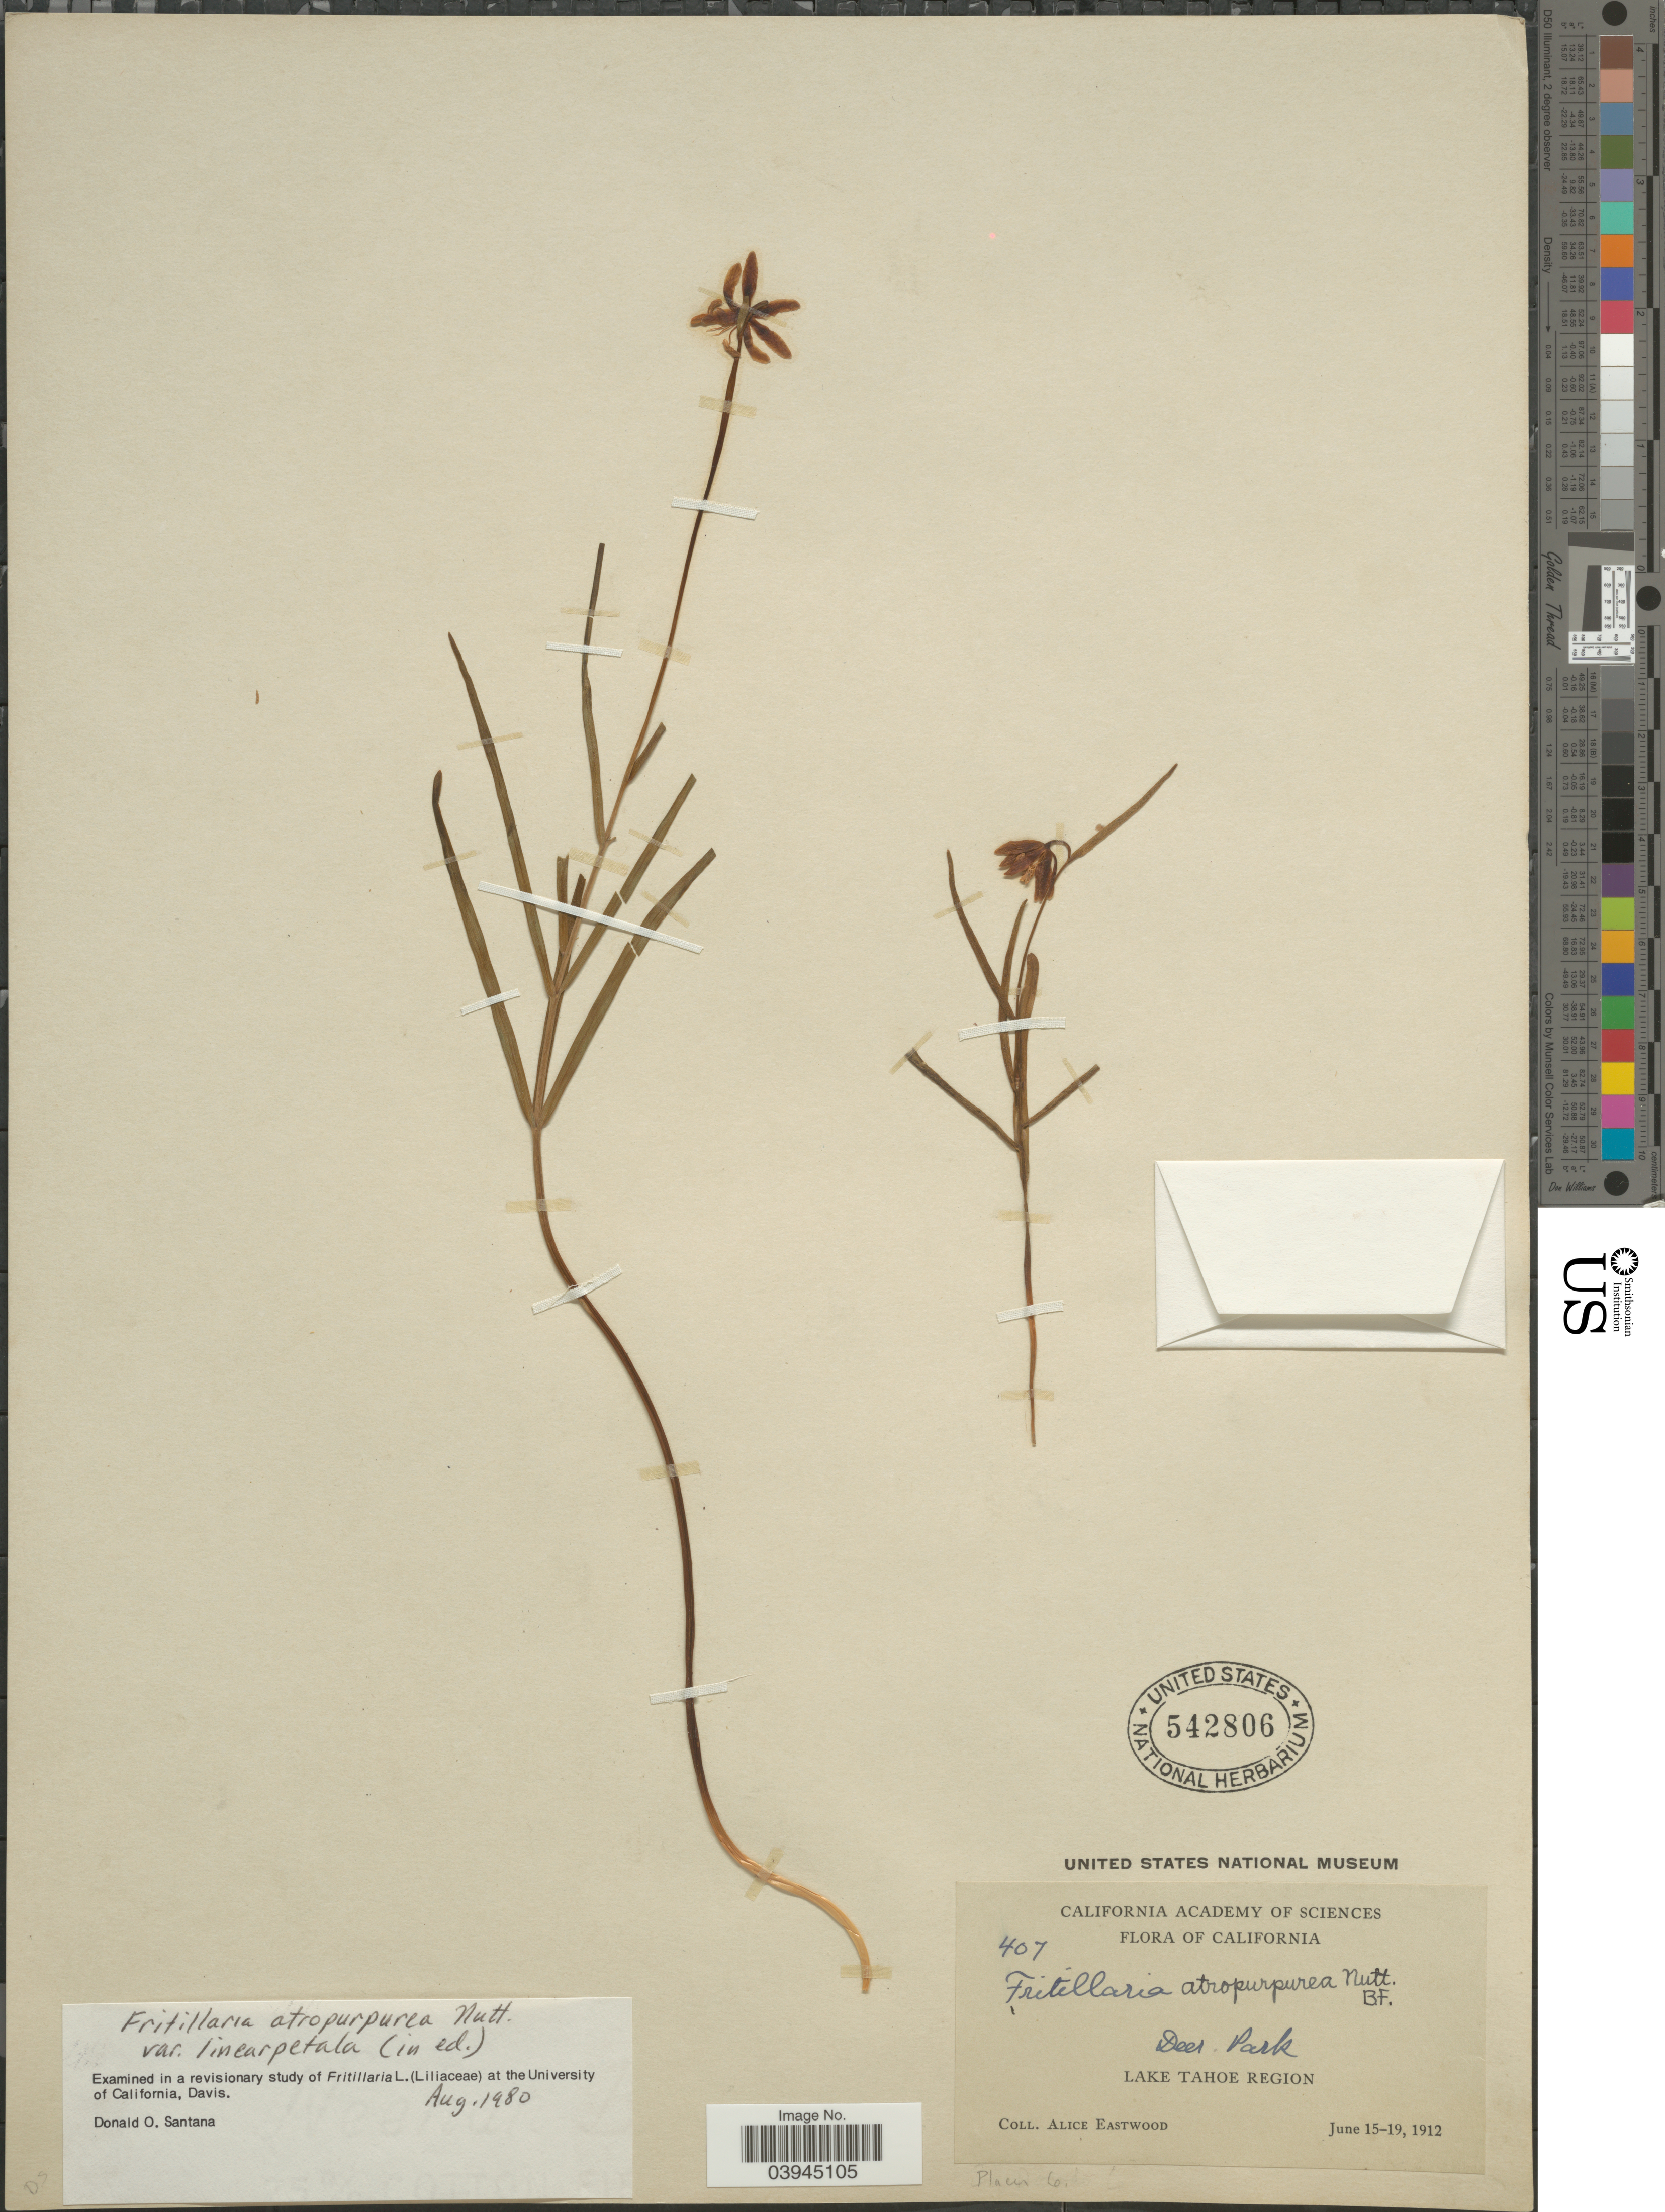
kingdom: Plantae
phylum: Tracheophyta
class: Liliopsida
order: Liliales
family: Liliaceae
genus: Fritillaria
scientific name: Fritillaria atropurpurea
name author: Nutt.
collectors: A. Eastwood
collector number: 407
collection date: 1912-06-15/1912-06-19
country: United States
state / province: California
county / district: Placer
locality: Deer Park. Lake Tahoe Region. Placer Co.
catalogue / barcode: US 542806